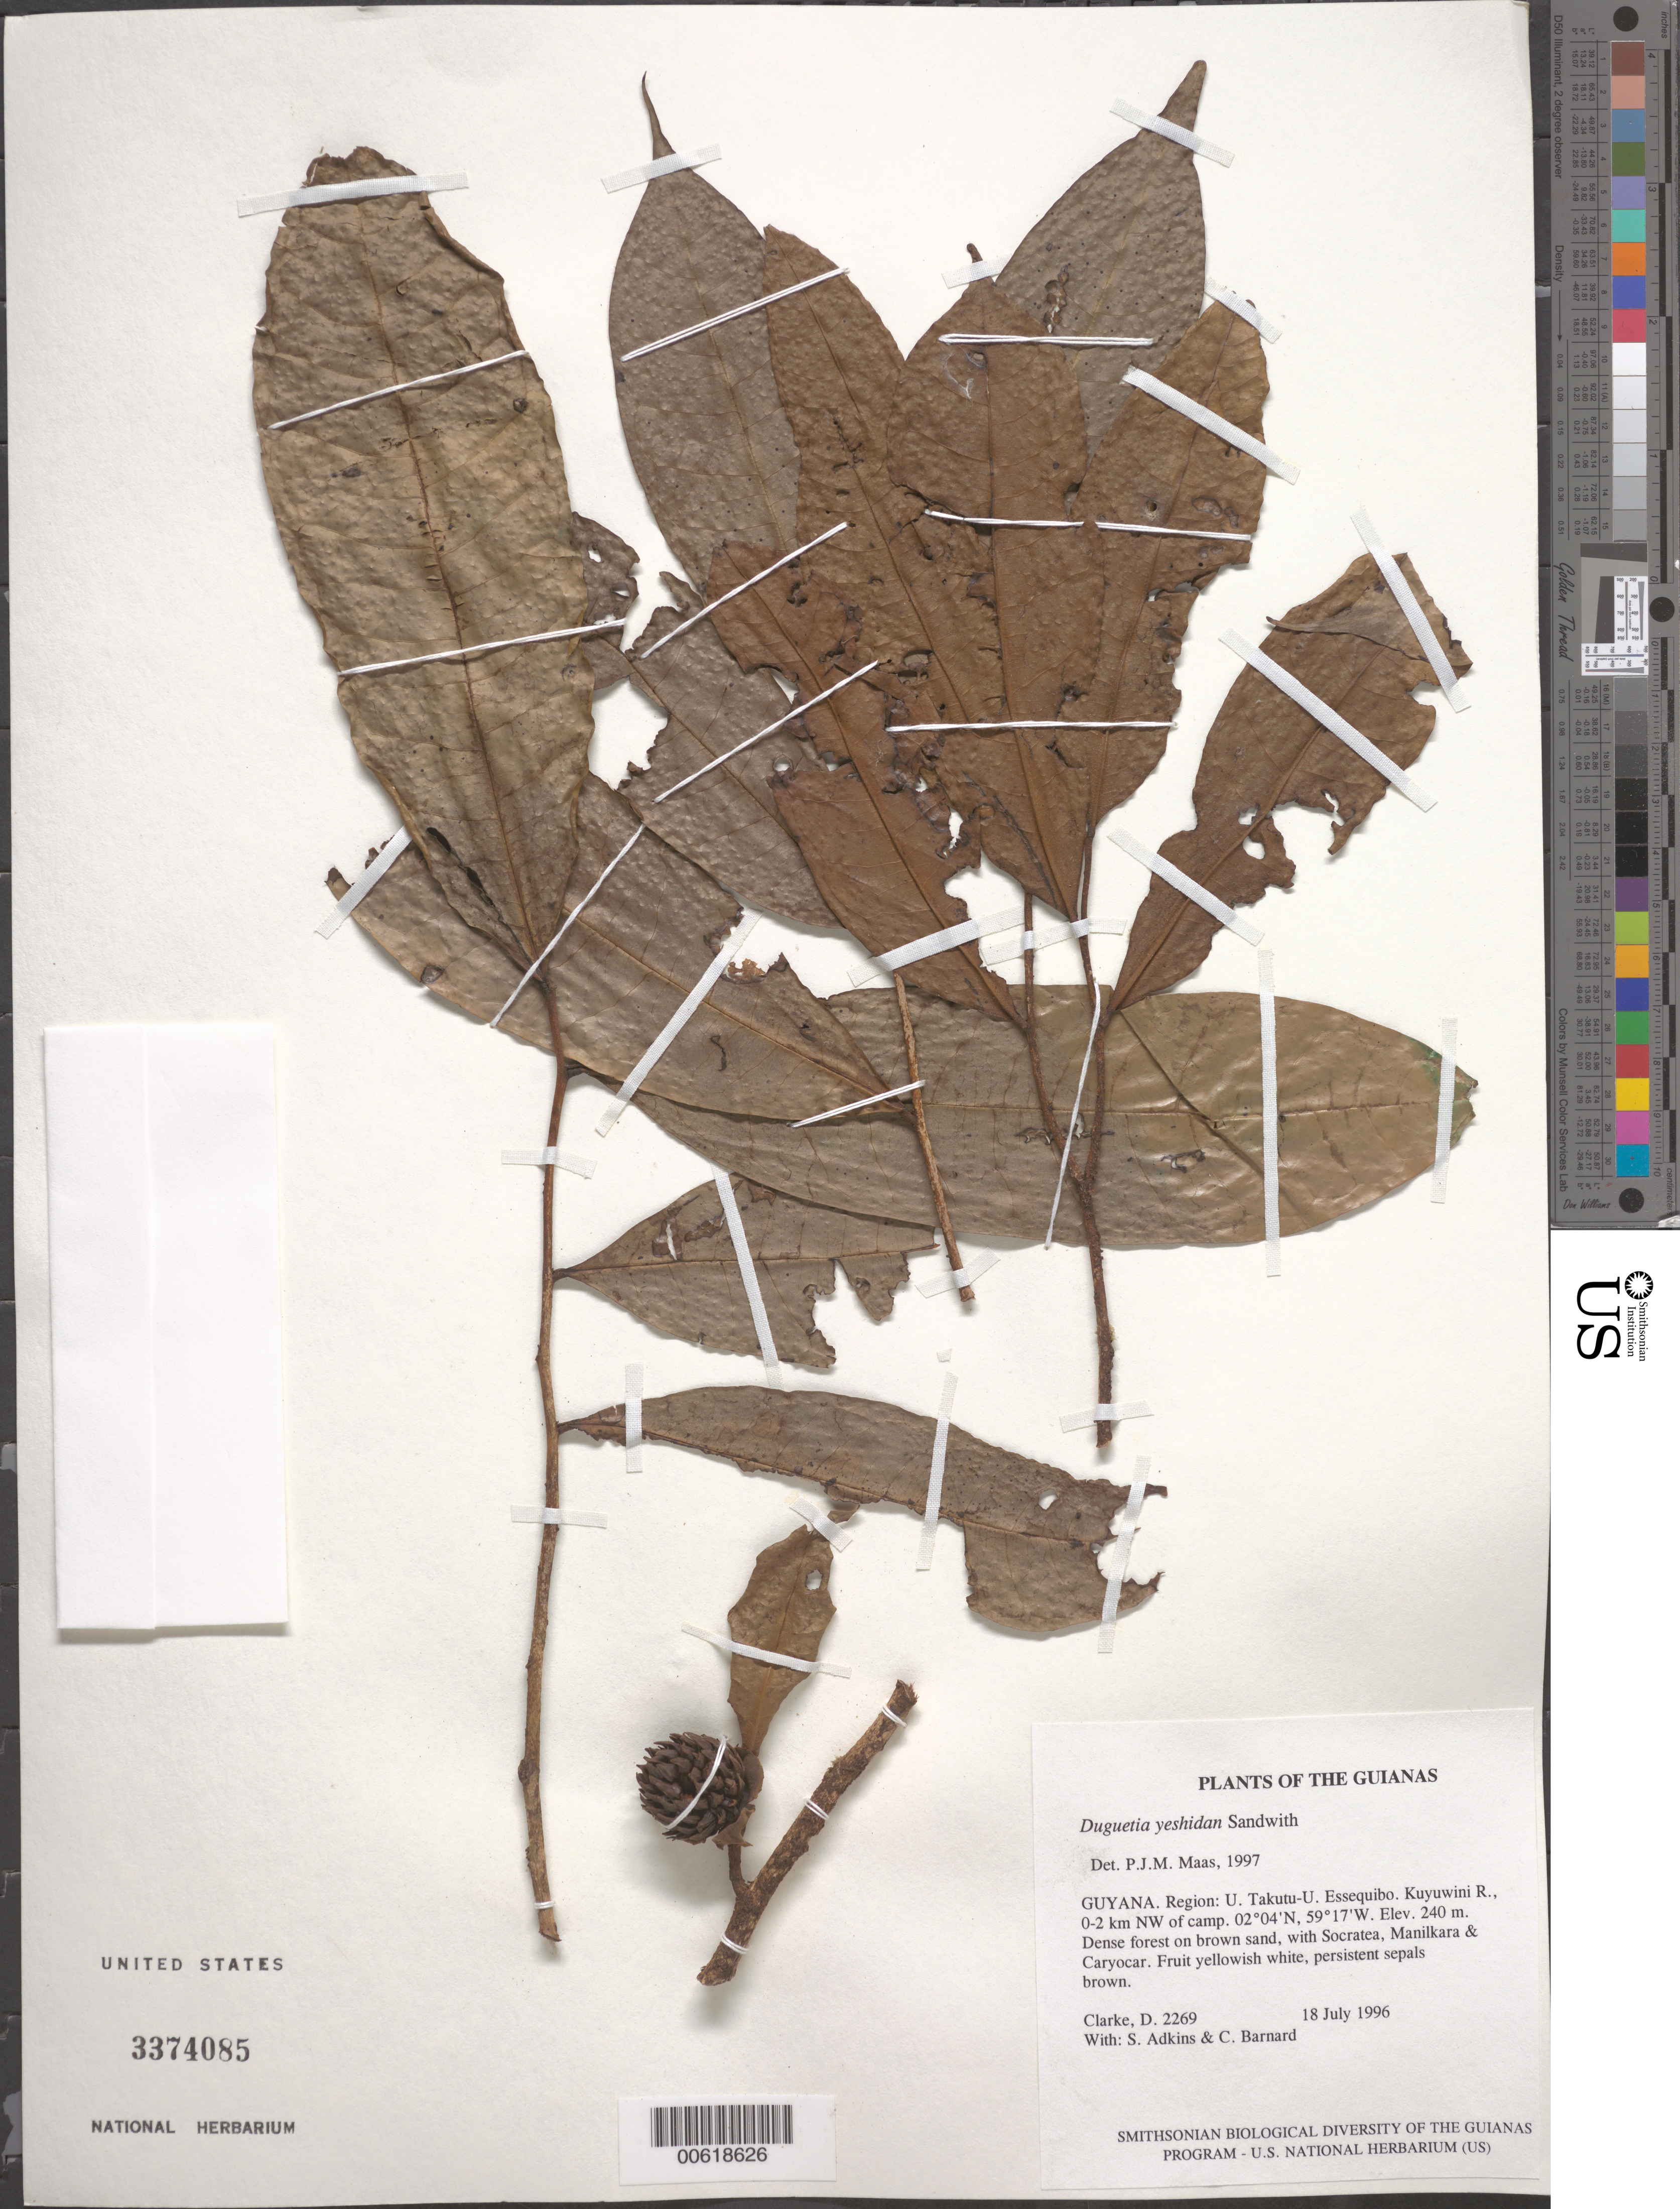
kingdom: Plantae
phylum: Tracheophyta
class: Magnoliopsida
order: Magnoliales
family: Annonaceae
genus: Duguetia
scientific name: Duguetia yeshidan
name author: Sandwith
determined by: Maas, Paul J. M.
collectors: H. D. Clarke, S. Adkins & C. Bernard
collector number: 2269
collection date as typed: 18 July 1996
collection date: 1996-07-18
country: Guyana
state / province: U. Takutu-U. Essequibo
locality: Kuyuwini R., 0-2 km NW of camp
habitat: Dense forest on brown sand, with Socratea, Manilkara & Caryocar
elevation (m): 240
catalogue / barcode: US 3374085